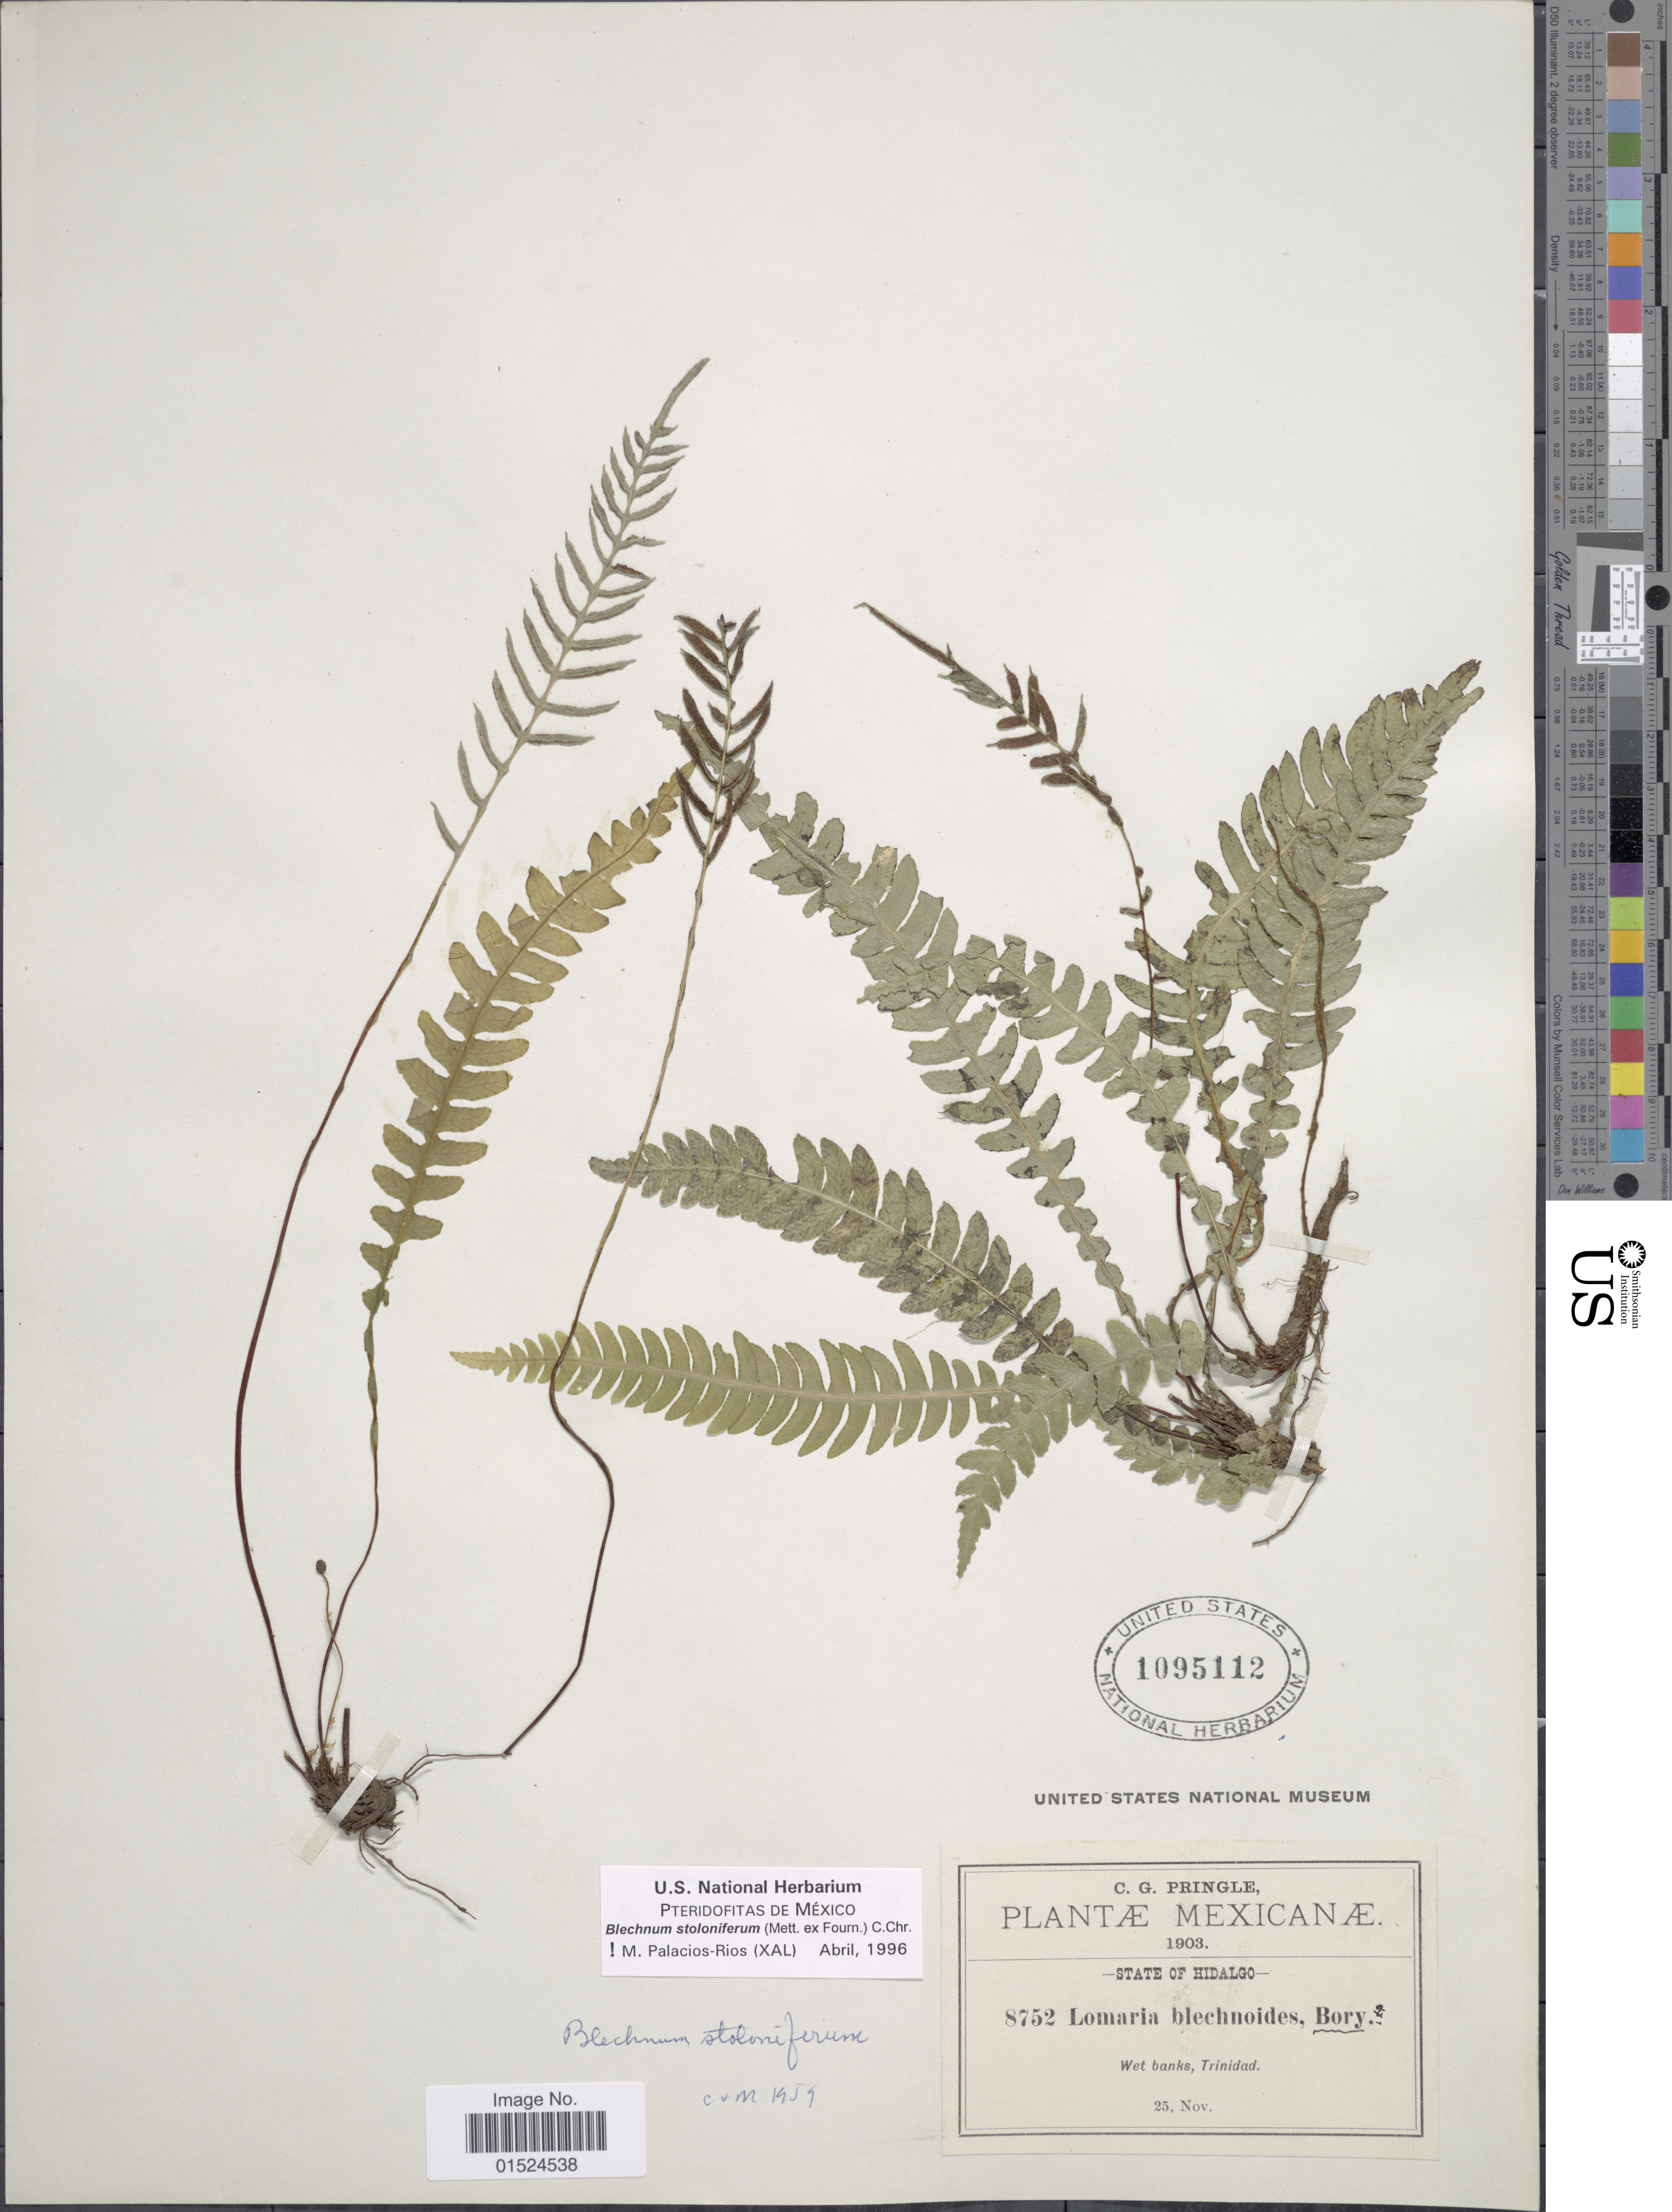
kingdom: Plantae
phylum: Tracheophyta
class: Polypodiopsida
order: Polypodiales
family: Blechnaceae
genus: Blechnum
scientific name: Blechnum stoloniferum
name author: (Mett. ex E. Fourn.) C. Chr.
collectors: C. G. Pringle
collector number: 8752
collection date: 1903-11-25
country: Mexico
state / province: Hidalgo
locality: Wet banks, Trinidad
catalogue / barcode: US 1095112